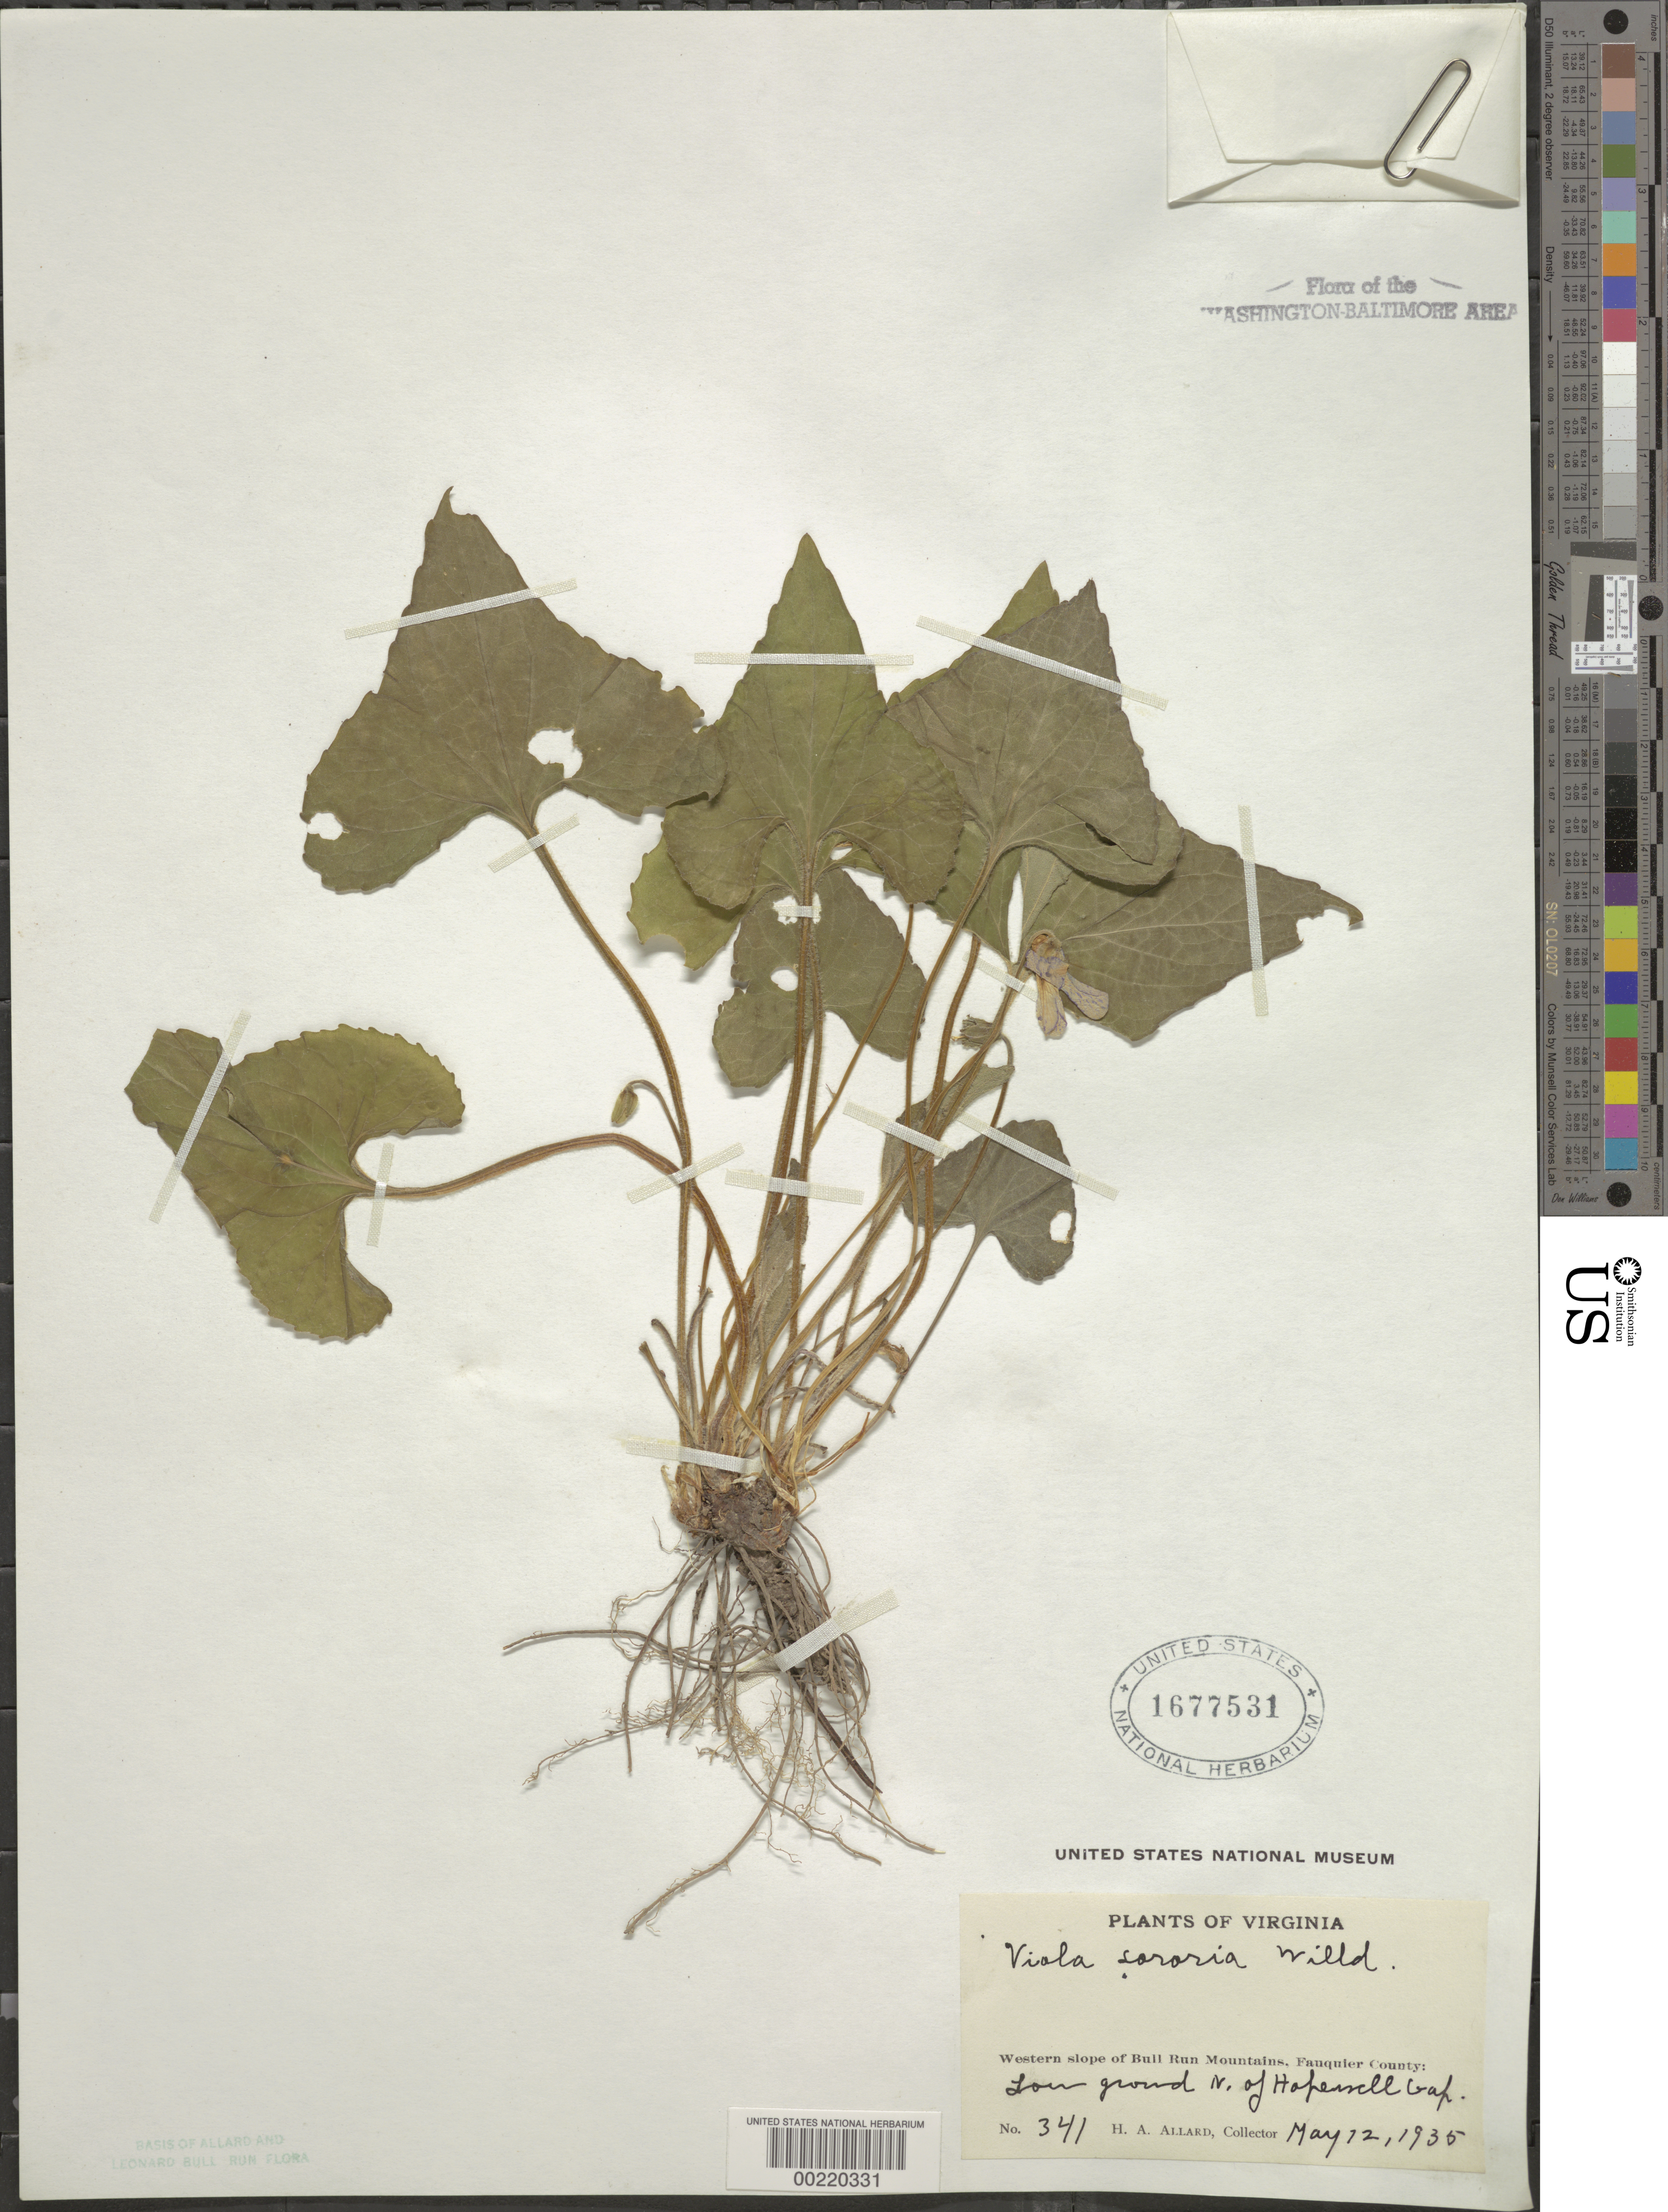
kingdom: Plantae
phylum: Tracheophyta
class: Magnoliopsida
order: Malpighiales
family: Violaceae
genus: Viola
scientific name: Viola sororia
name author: Willd.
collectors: H. A. Allard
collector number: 341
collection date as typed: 12 May 1935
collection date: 1935-05-12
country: United States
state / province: Virginia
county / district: Fauquier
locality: North of Hopewell Gap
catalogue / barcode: US 1677531